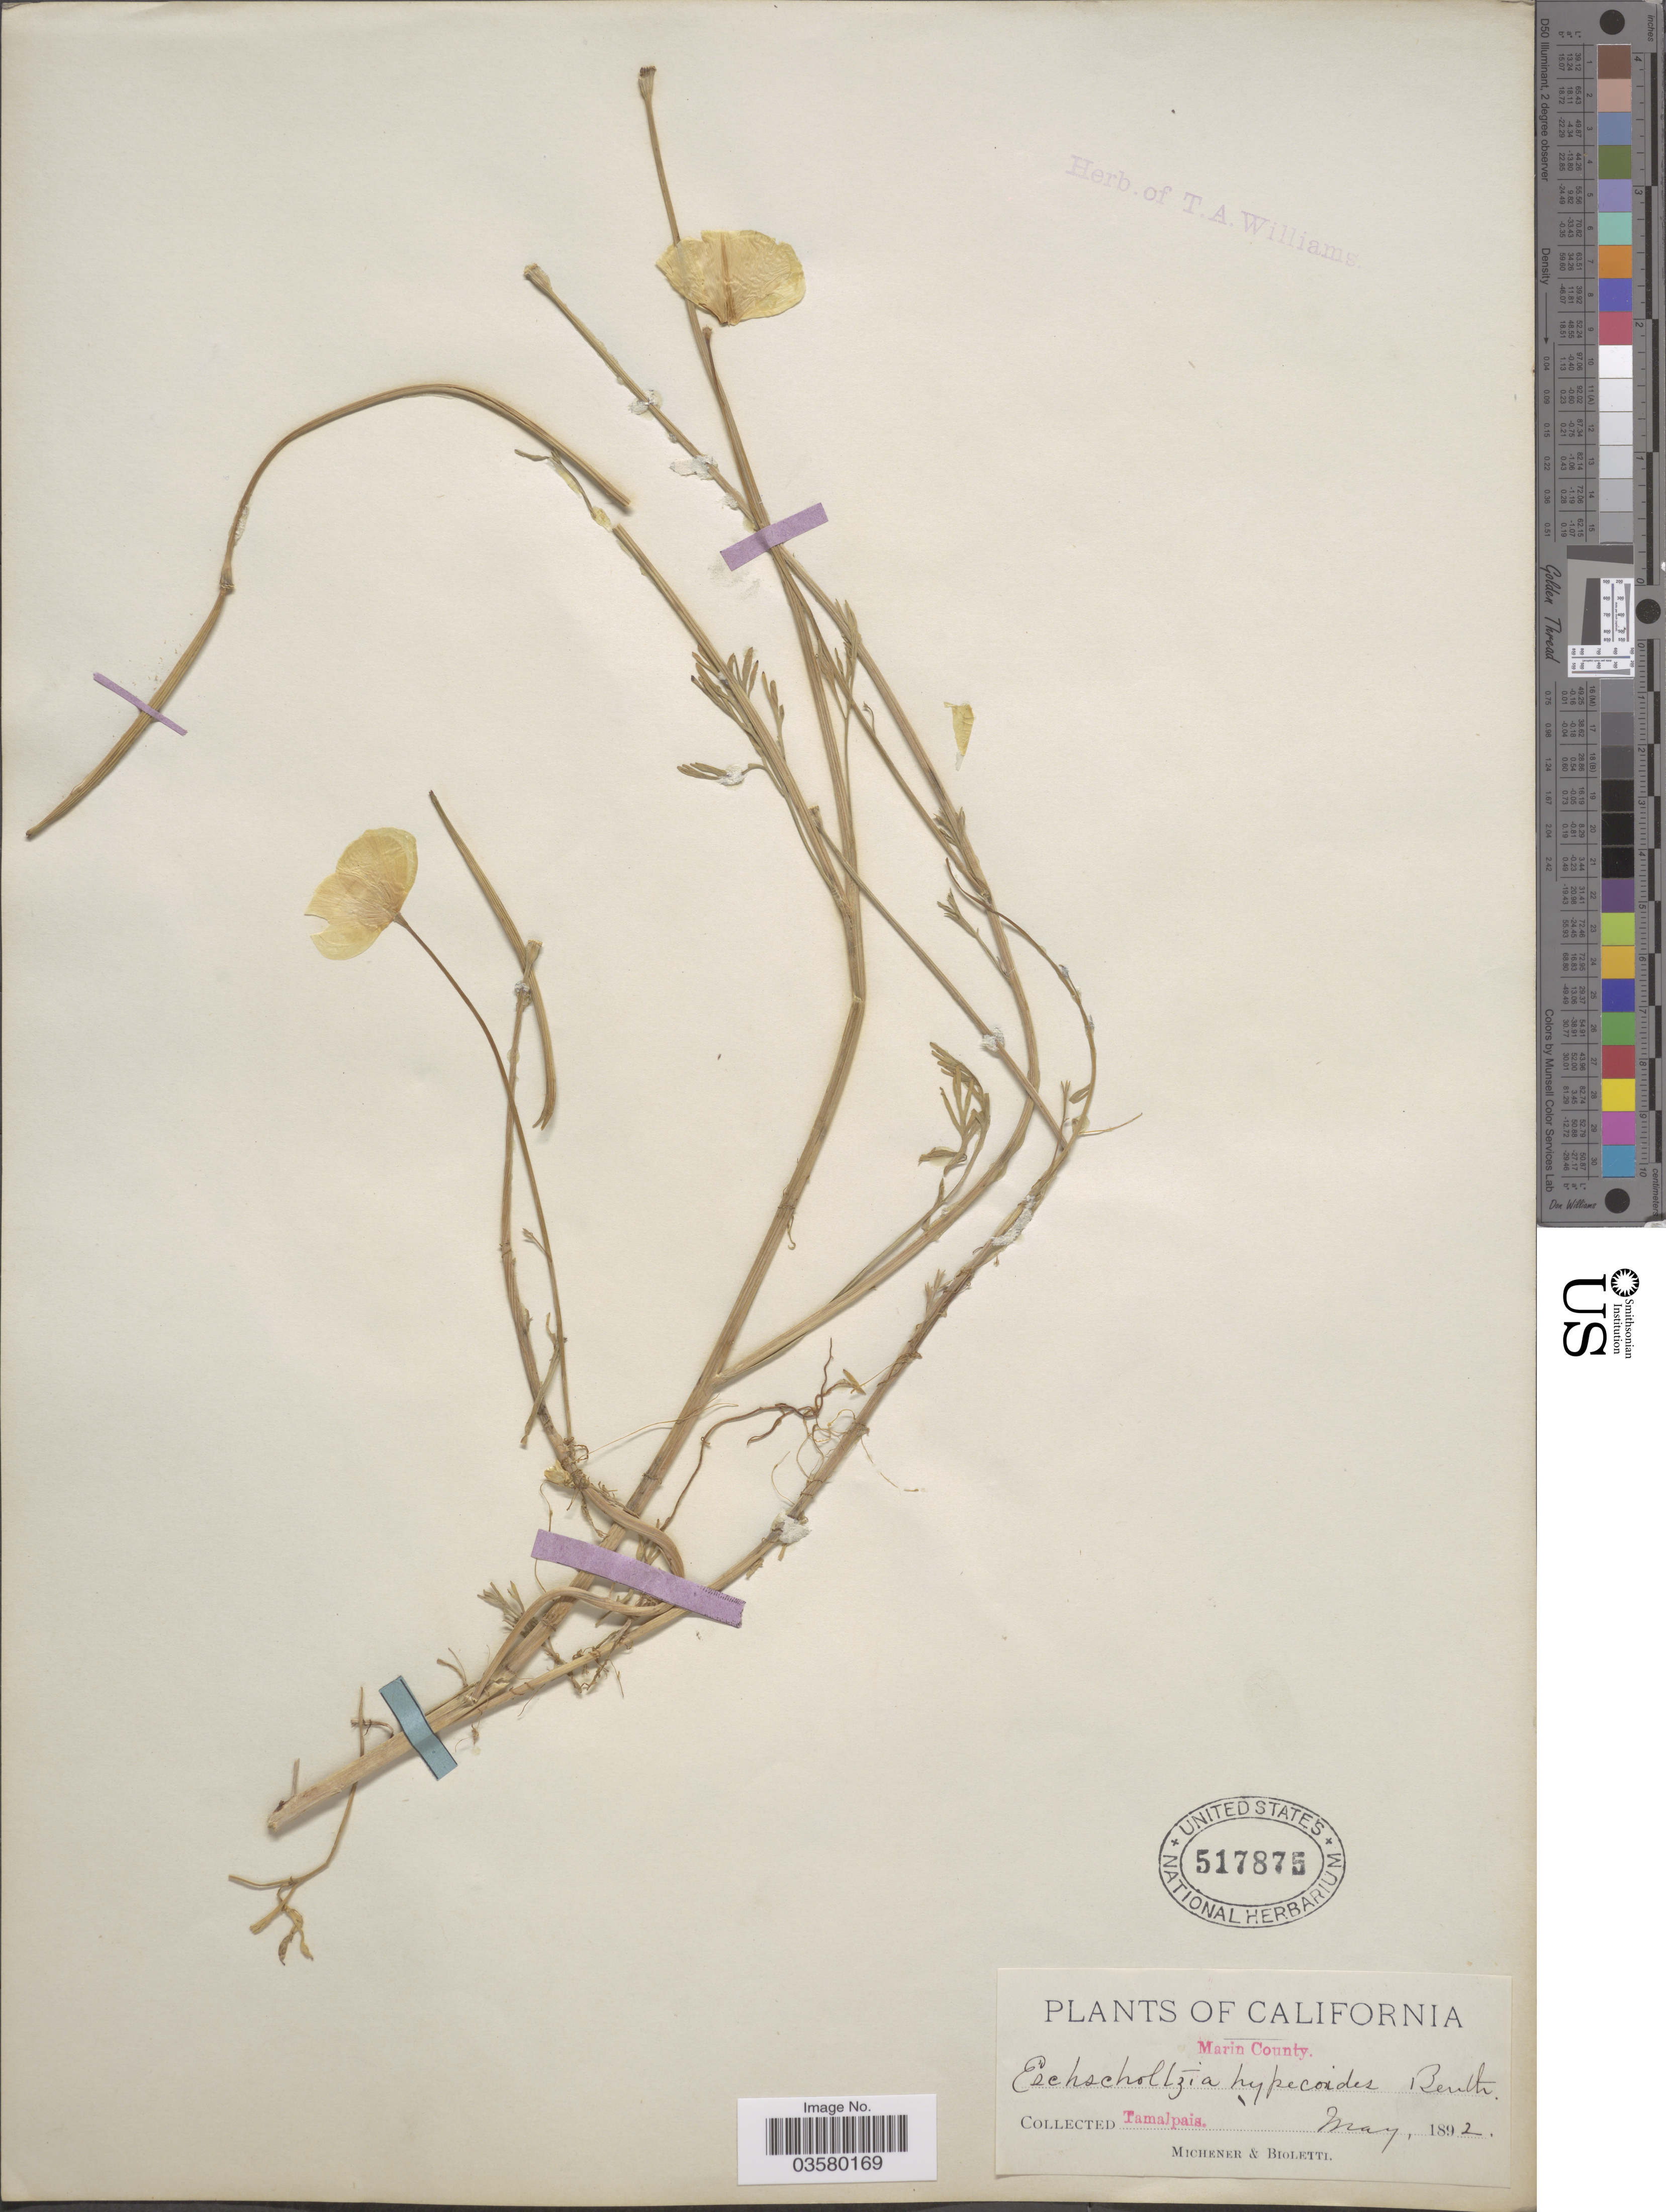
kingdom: Plantae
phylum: Tracheophyta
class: Magnoliopsida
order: Ranunculales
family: Papaveraceae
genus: Eschscholzia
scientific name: Eschscholzia caespitosa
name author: Benth.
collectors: -. Michener & -- Bioletti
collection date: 1892-05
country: United States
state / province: California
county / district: Marin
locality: Marin County. Tamalpais.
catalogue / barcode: US 517875